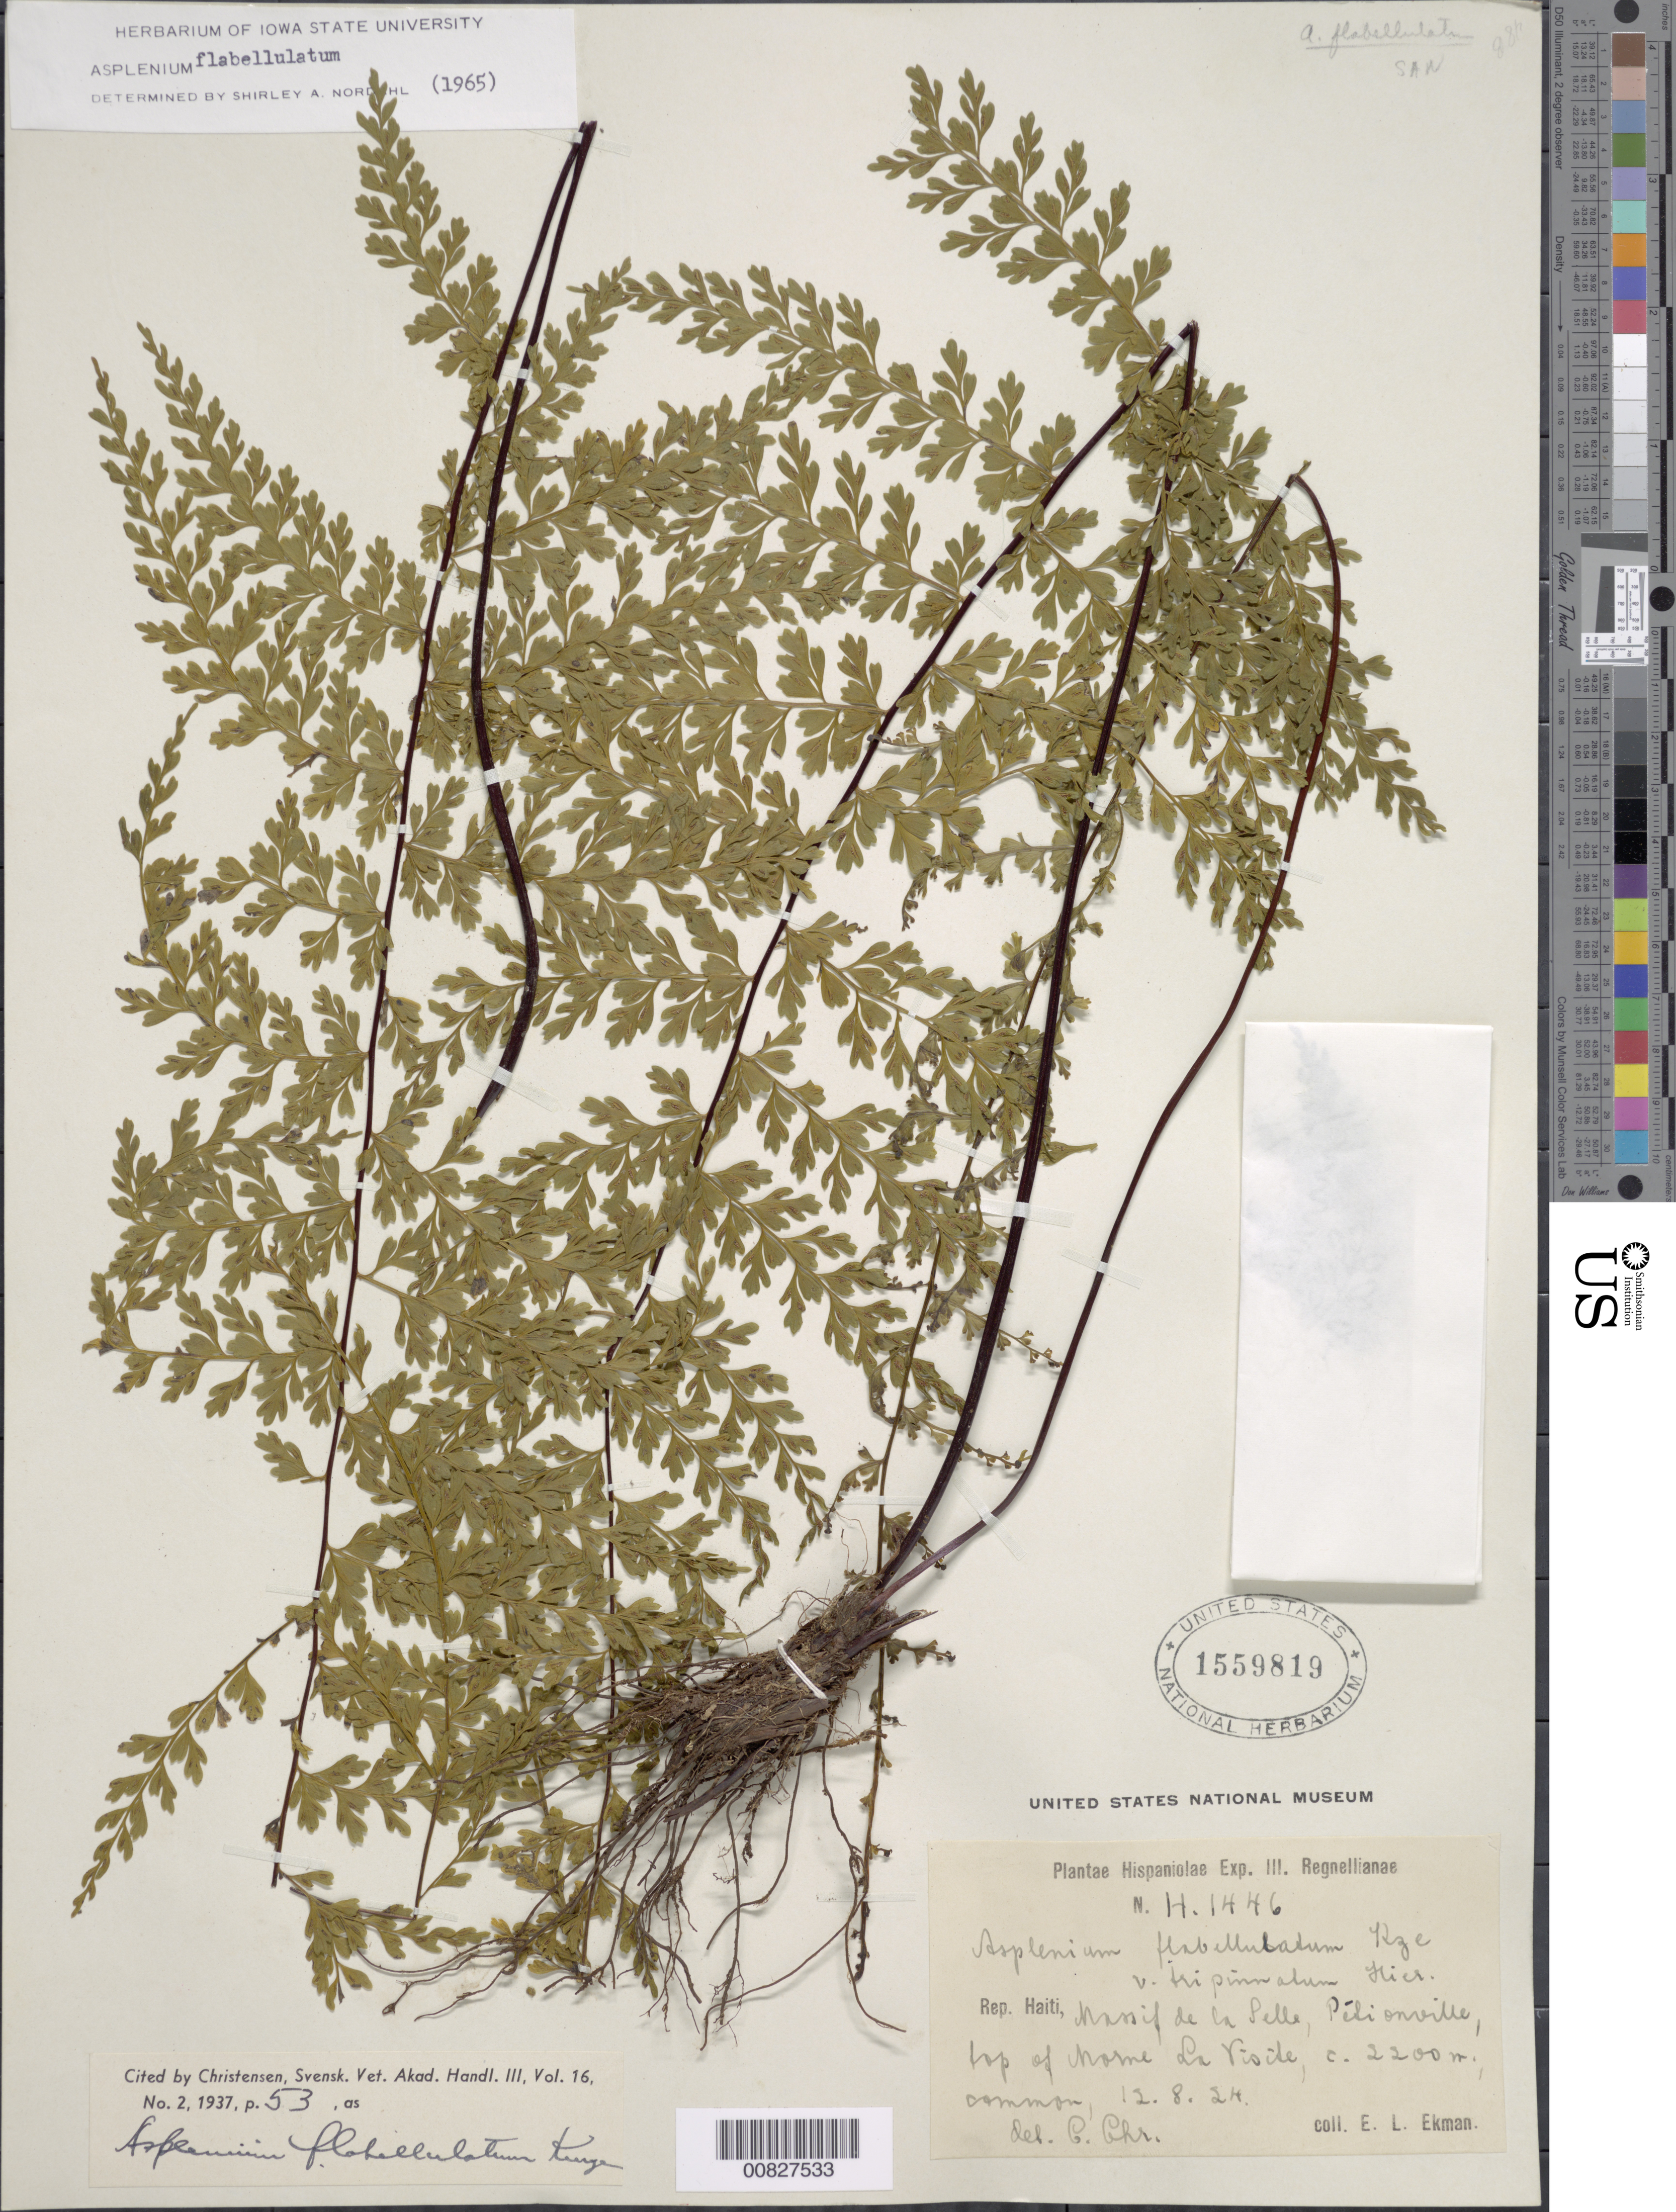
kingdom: Plantae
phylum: Tracheophyta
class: Polypodiopsida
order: Polypodiales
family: Aspleniaceae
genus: Asplenium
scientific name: Asplenium radicans var. partitum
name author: (Klotzsch) Hieron.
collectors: E. L. Ekman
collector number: H 1446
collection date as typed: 12 Aug 1924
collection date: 1924-08-12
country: Haiti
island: Hispaniola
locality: Massif de la Selle, Pétionville, top of Morne La Visite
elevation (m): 2200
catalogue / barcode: US 1559819